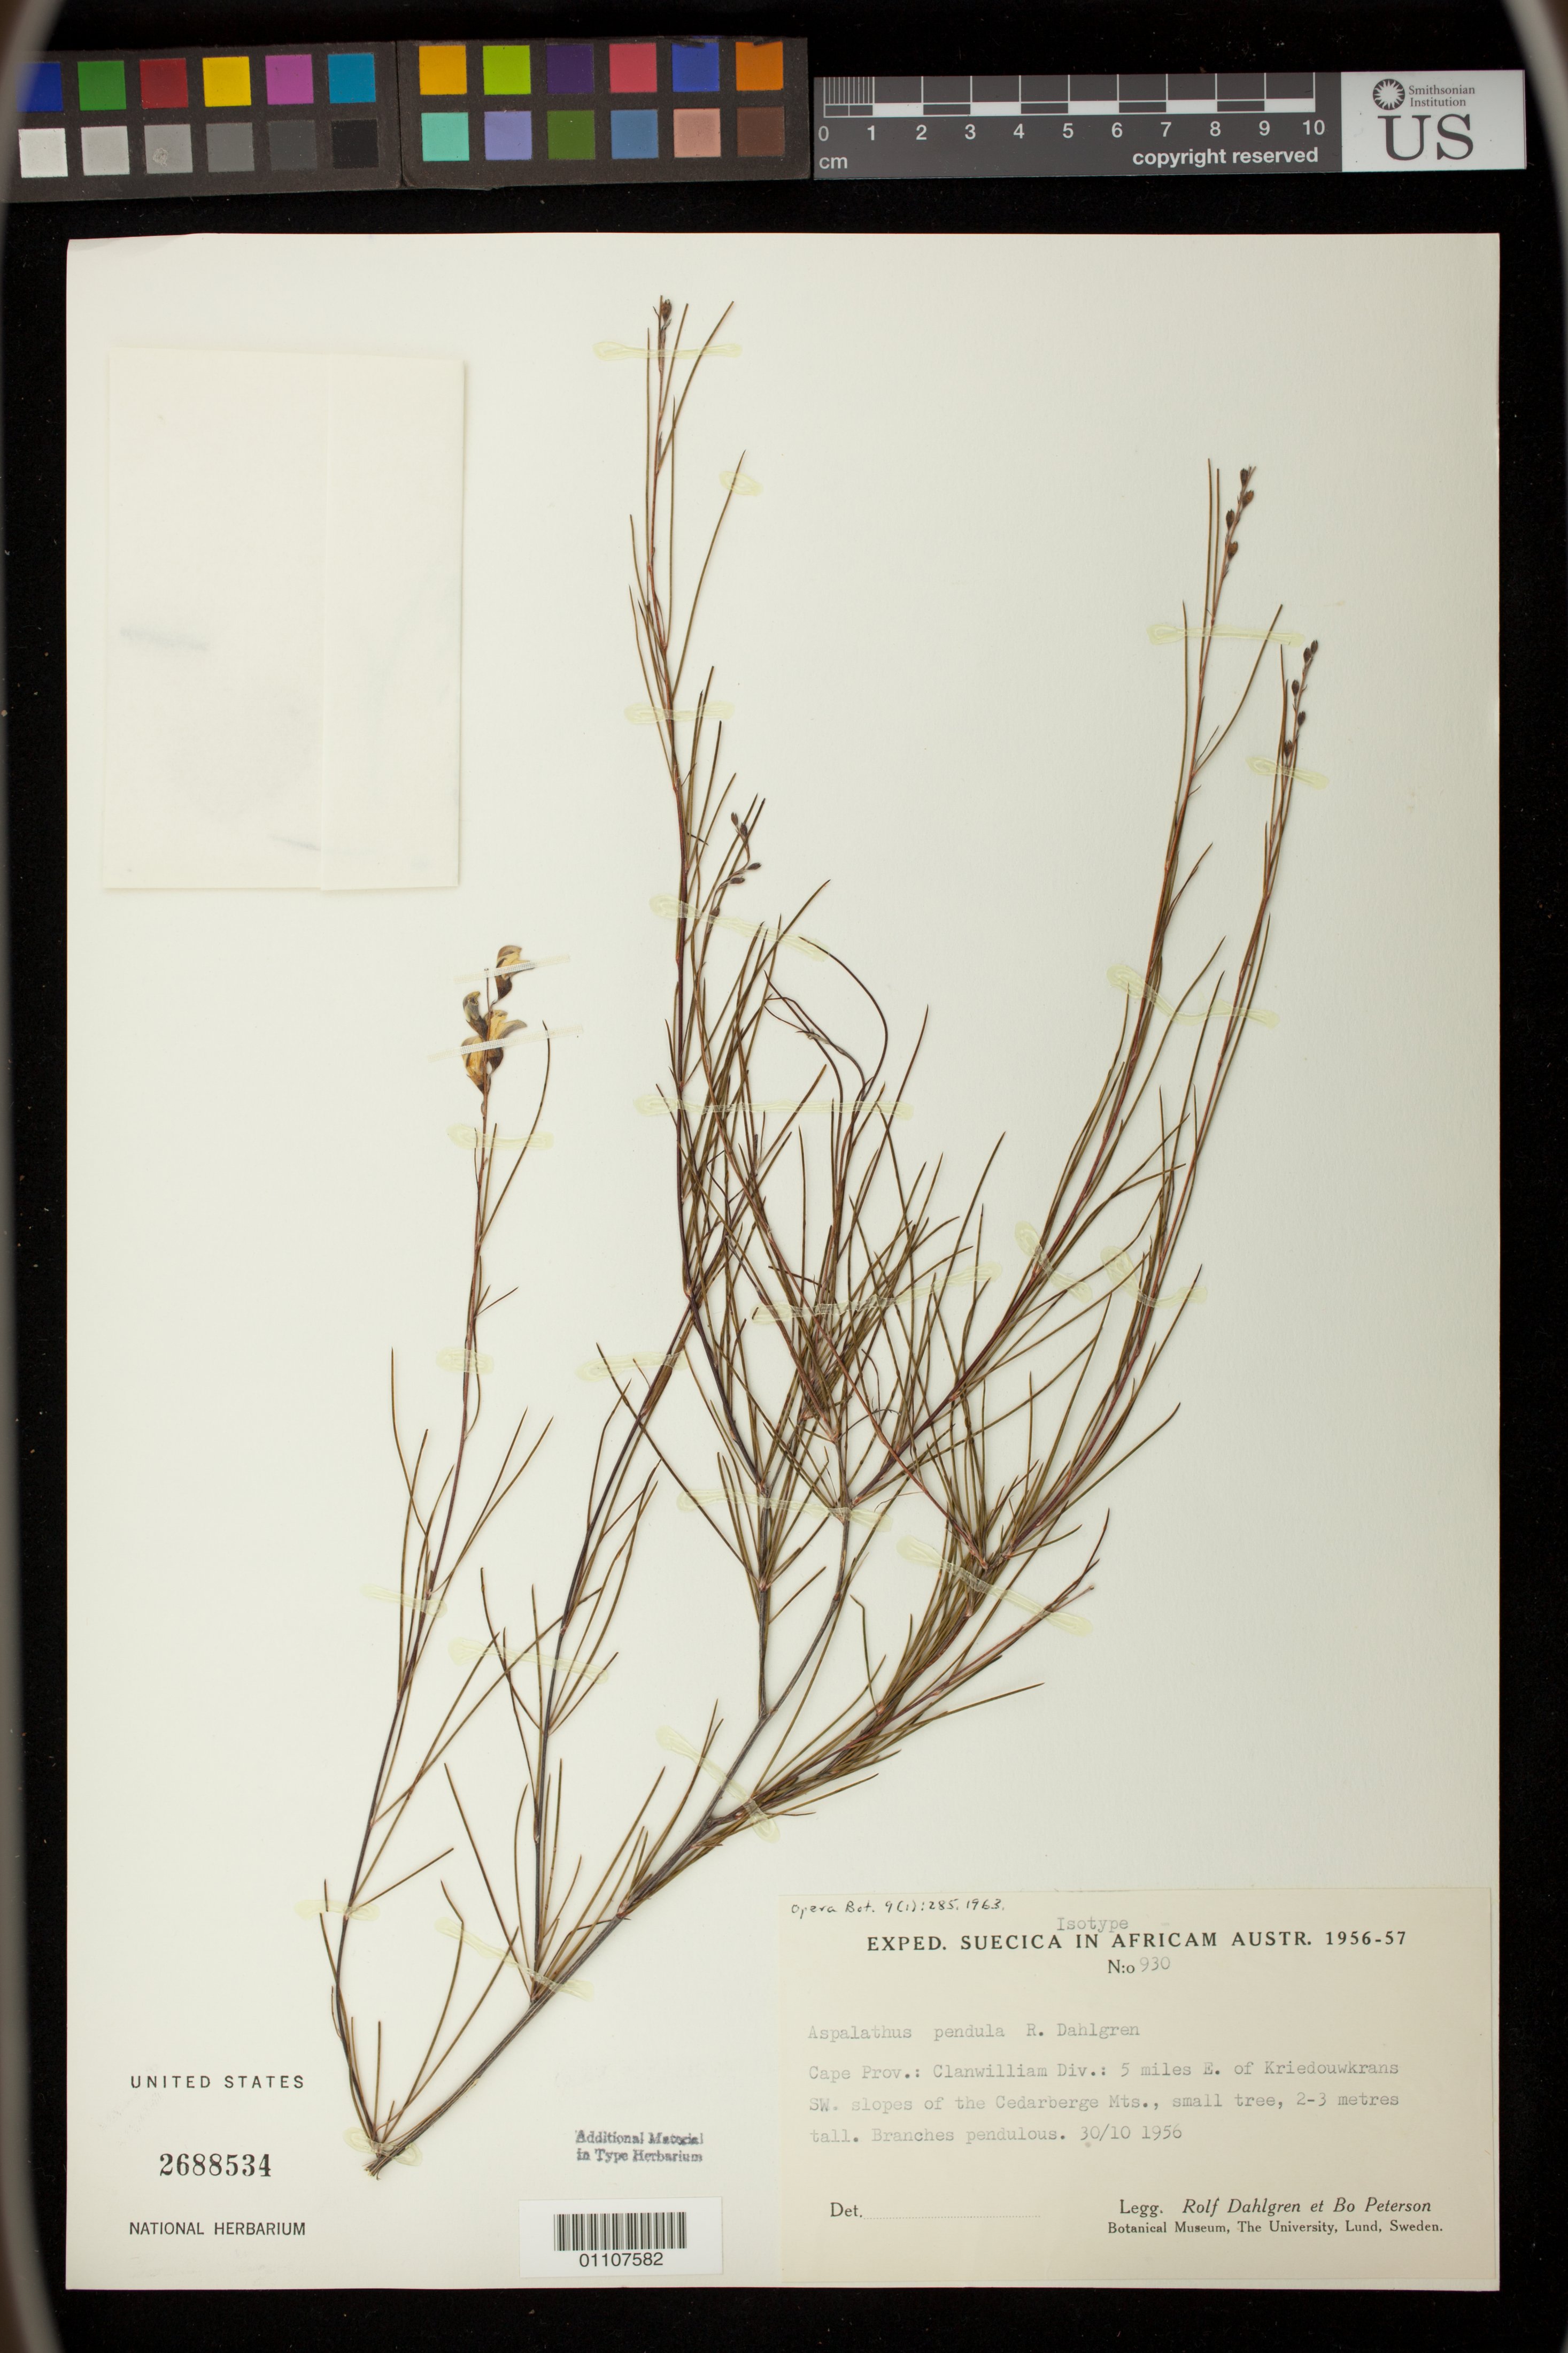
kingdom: Plantae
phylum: Tracheophyta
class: Magnoliopsida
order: Fabales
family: Fabaceae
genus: Aspalathus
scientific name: Aspalathus pendula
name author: R. Dahlgren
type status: Isotype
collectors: R. Dahlgren & B. H. Peterson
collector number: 930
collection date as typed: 30 Oct 1956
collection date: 1956-10-30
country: South Africa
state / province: Western Cape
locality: Kriedouwkrans. Clanwilliam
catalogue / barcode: US 2688534